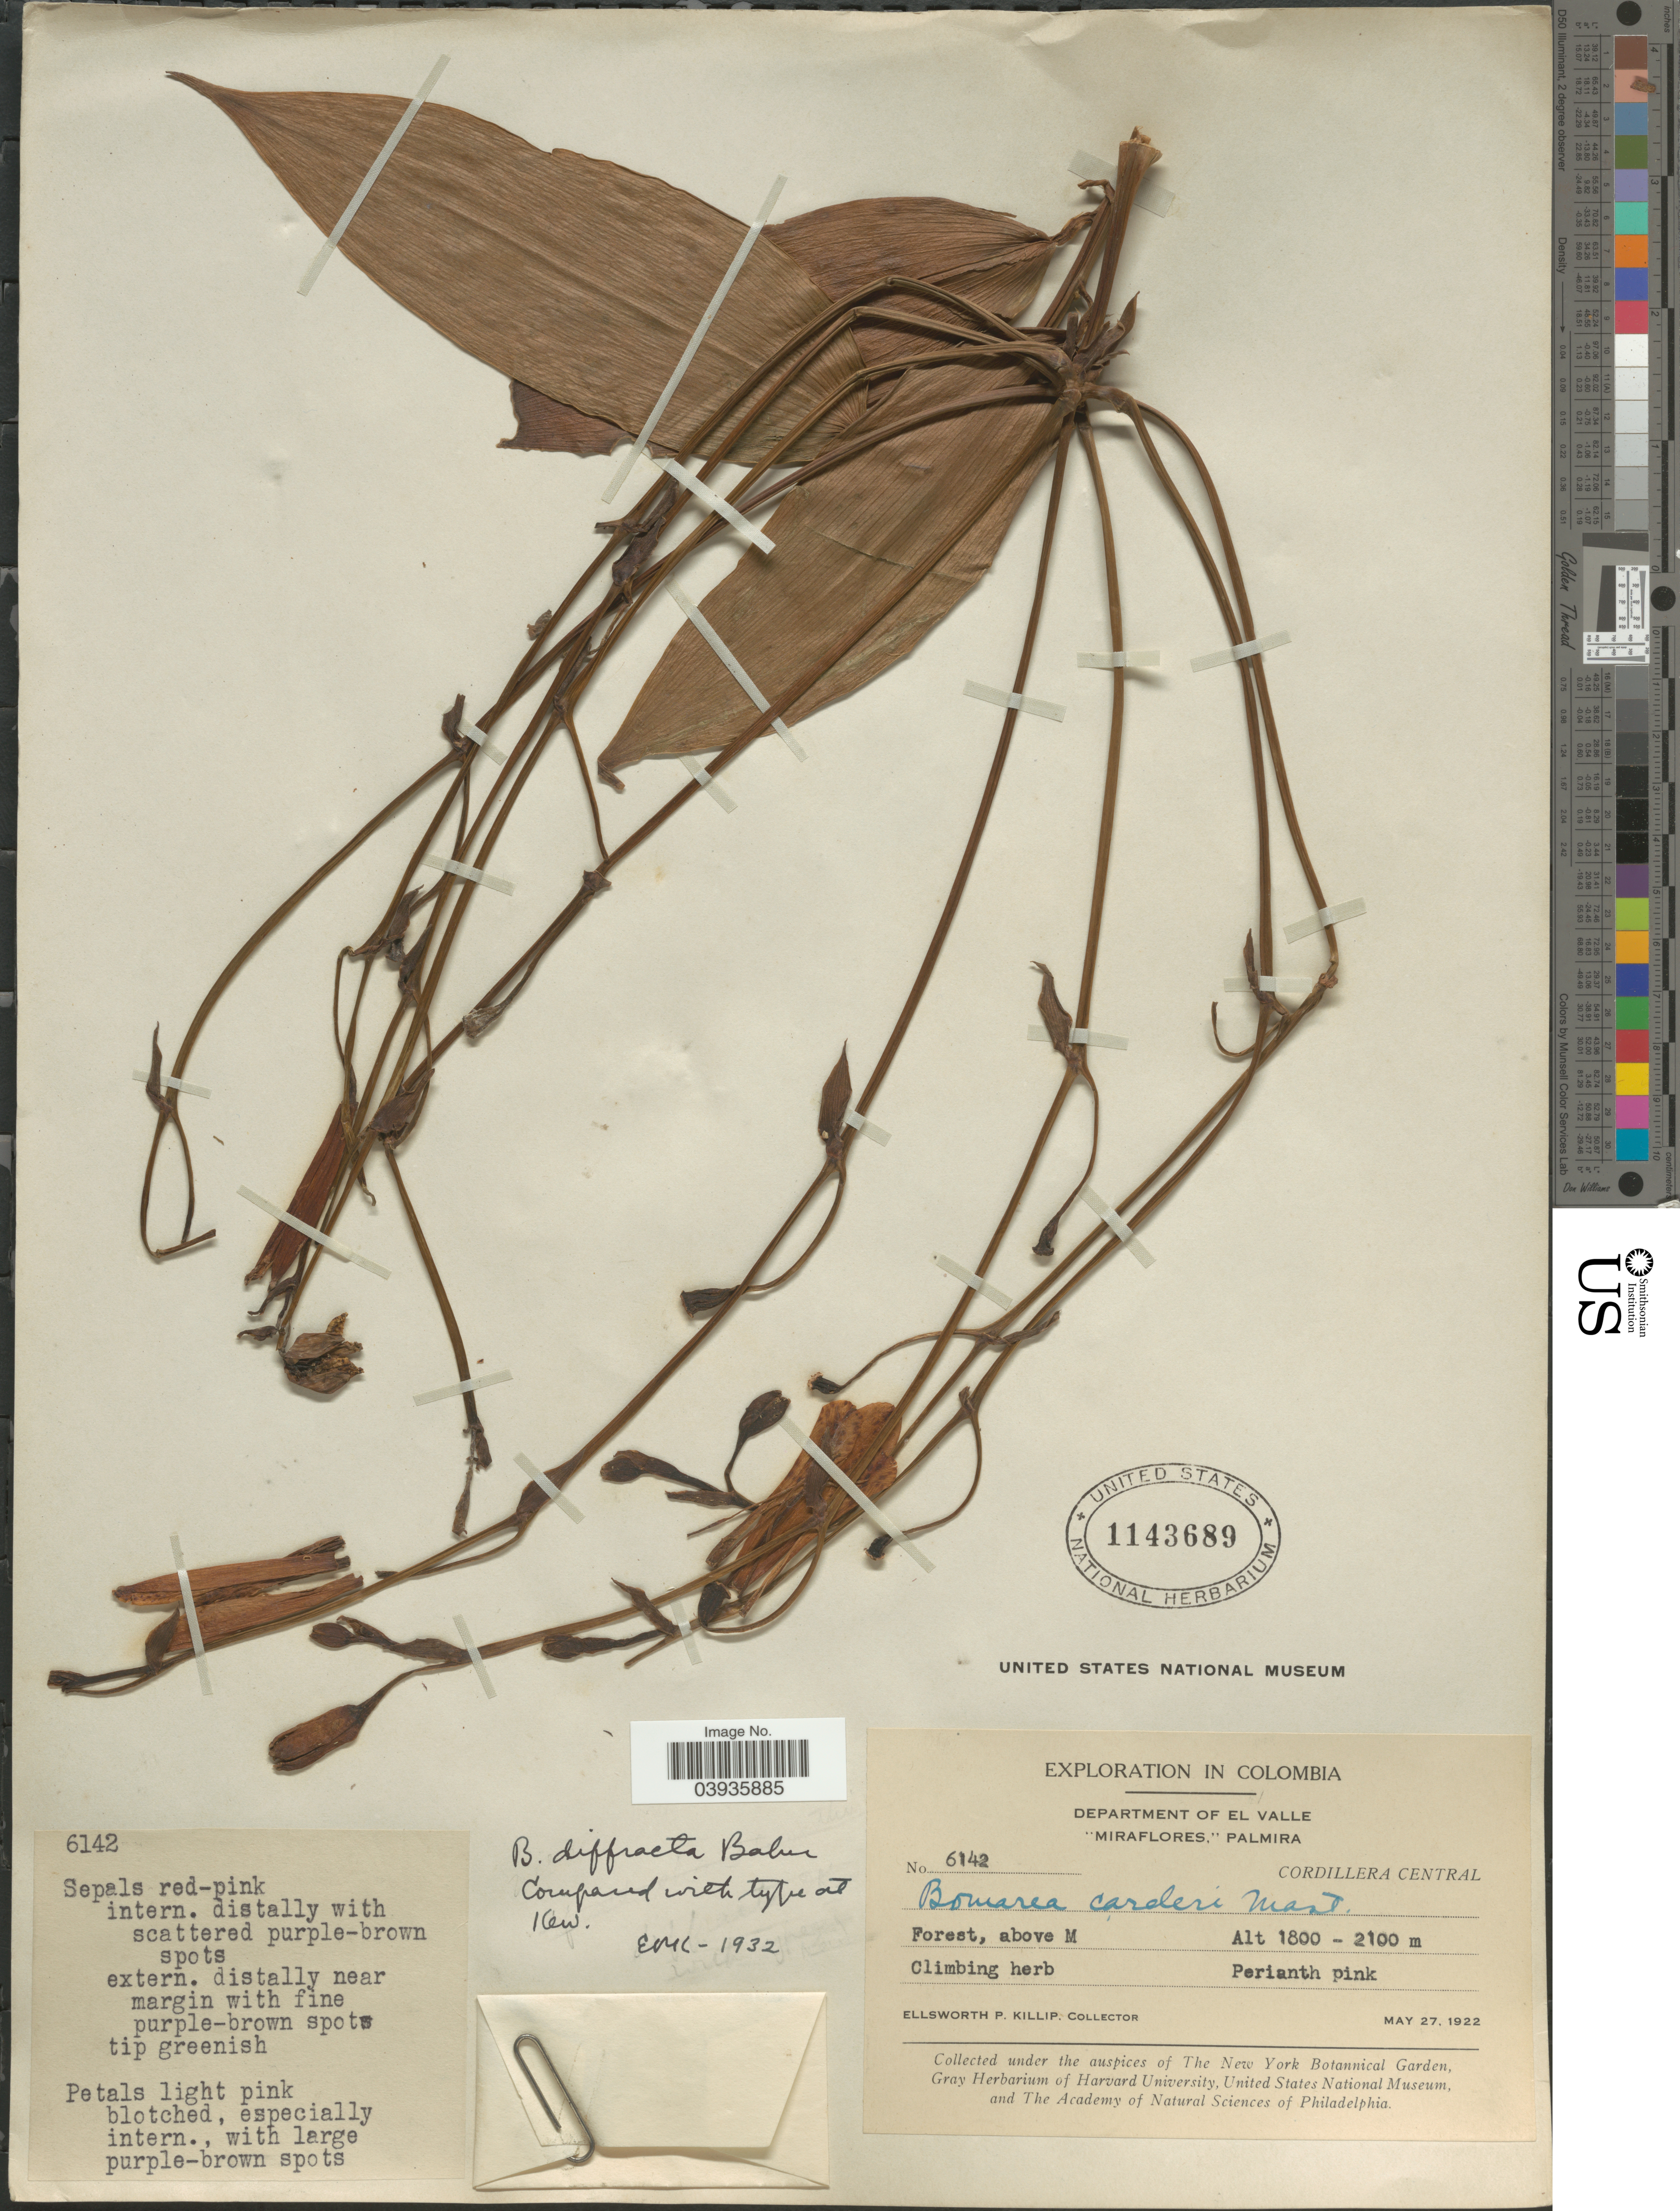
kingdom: Plantae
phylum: Tracheophyta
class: Liliopsida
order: Liliales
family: Alstroemeriaceae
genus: Bomarea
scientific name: Bomarea diffracta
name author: Baker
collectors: E. P. Killip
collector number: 6142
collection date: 1922-05-27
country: Colombia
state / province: Valle del Cauca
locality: Department of El Valle. "Miraflores," Palmira. Cordillera Central.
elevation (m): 1800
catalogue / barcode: US 1143689